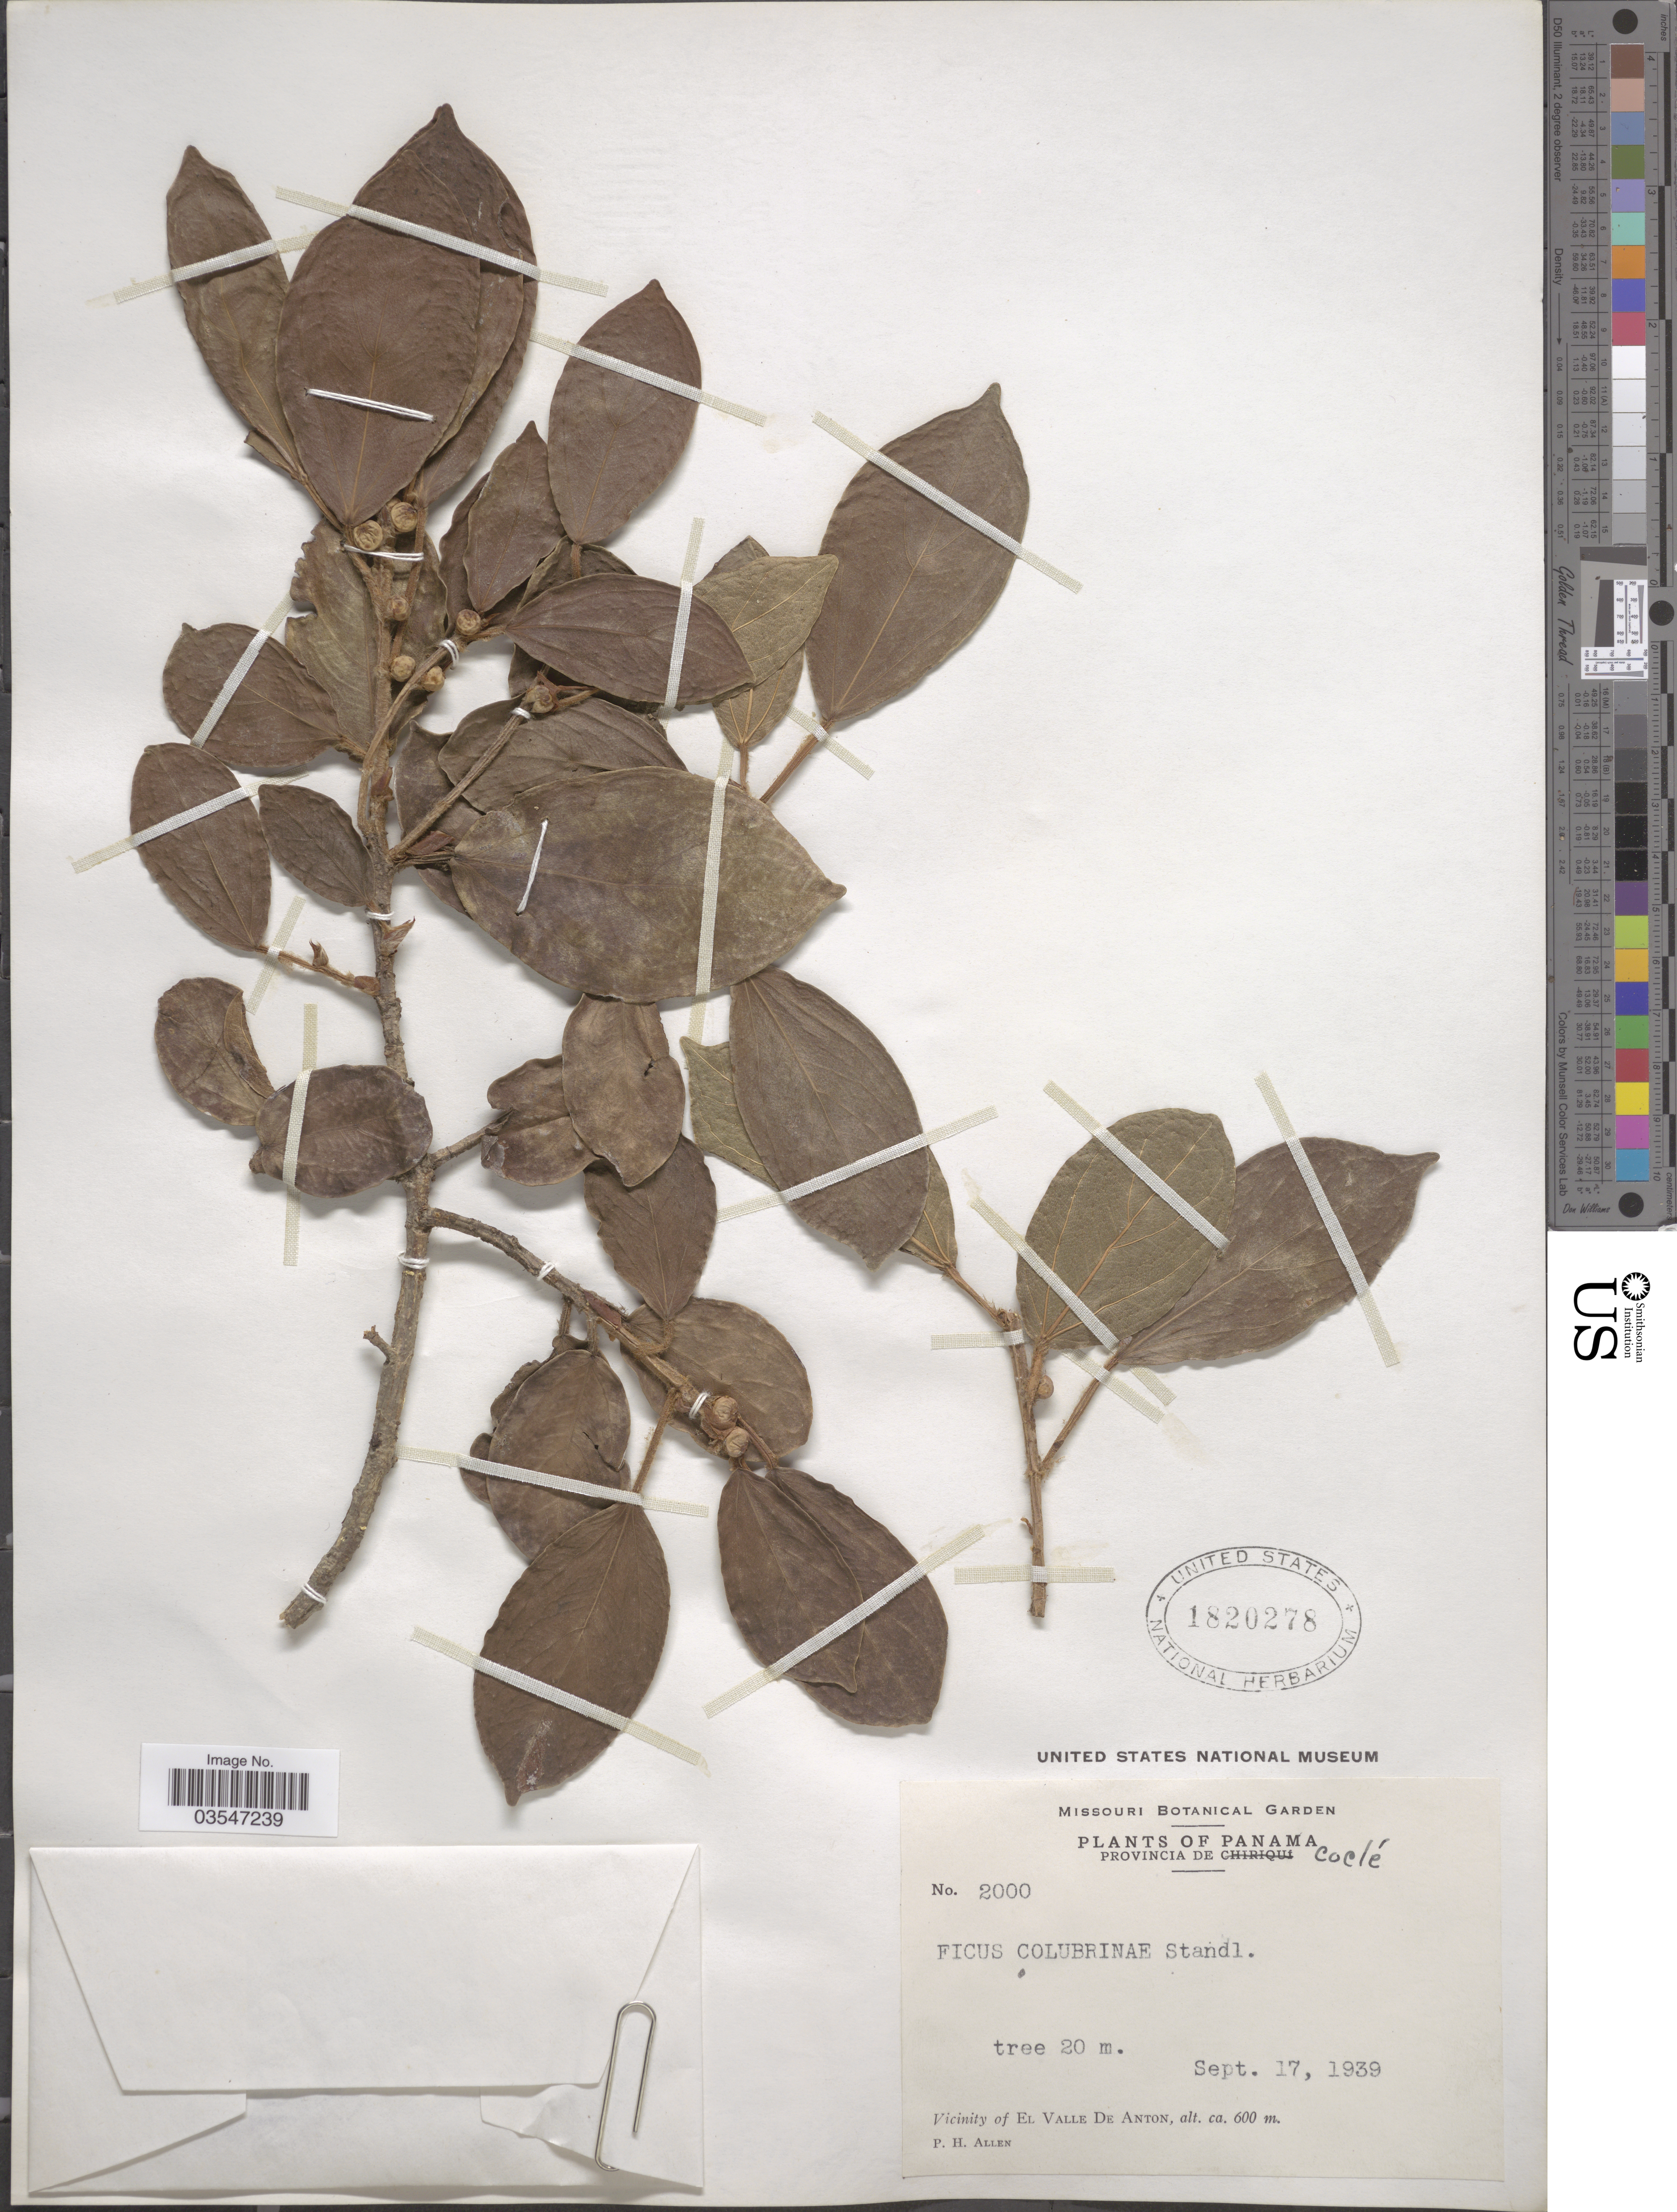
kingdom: Plantae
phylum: Tracheophyta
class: Magnoliopsida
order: Rosales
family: Moraceae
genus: Ficus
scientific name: Ficus hartwegii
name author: (Miq.) Miq.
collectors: P. H. Allen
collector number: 2000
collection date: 1939-09-17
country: Panama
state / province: Cocle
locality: Provincia de Coclé. Vicinity of El Valle De Anton.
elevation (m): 600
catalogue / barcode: US 1820278